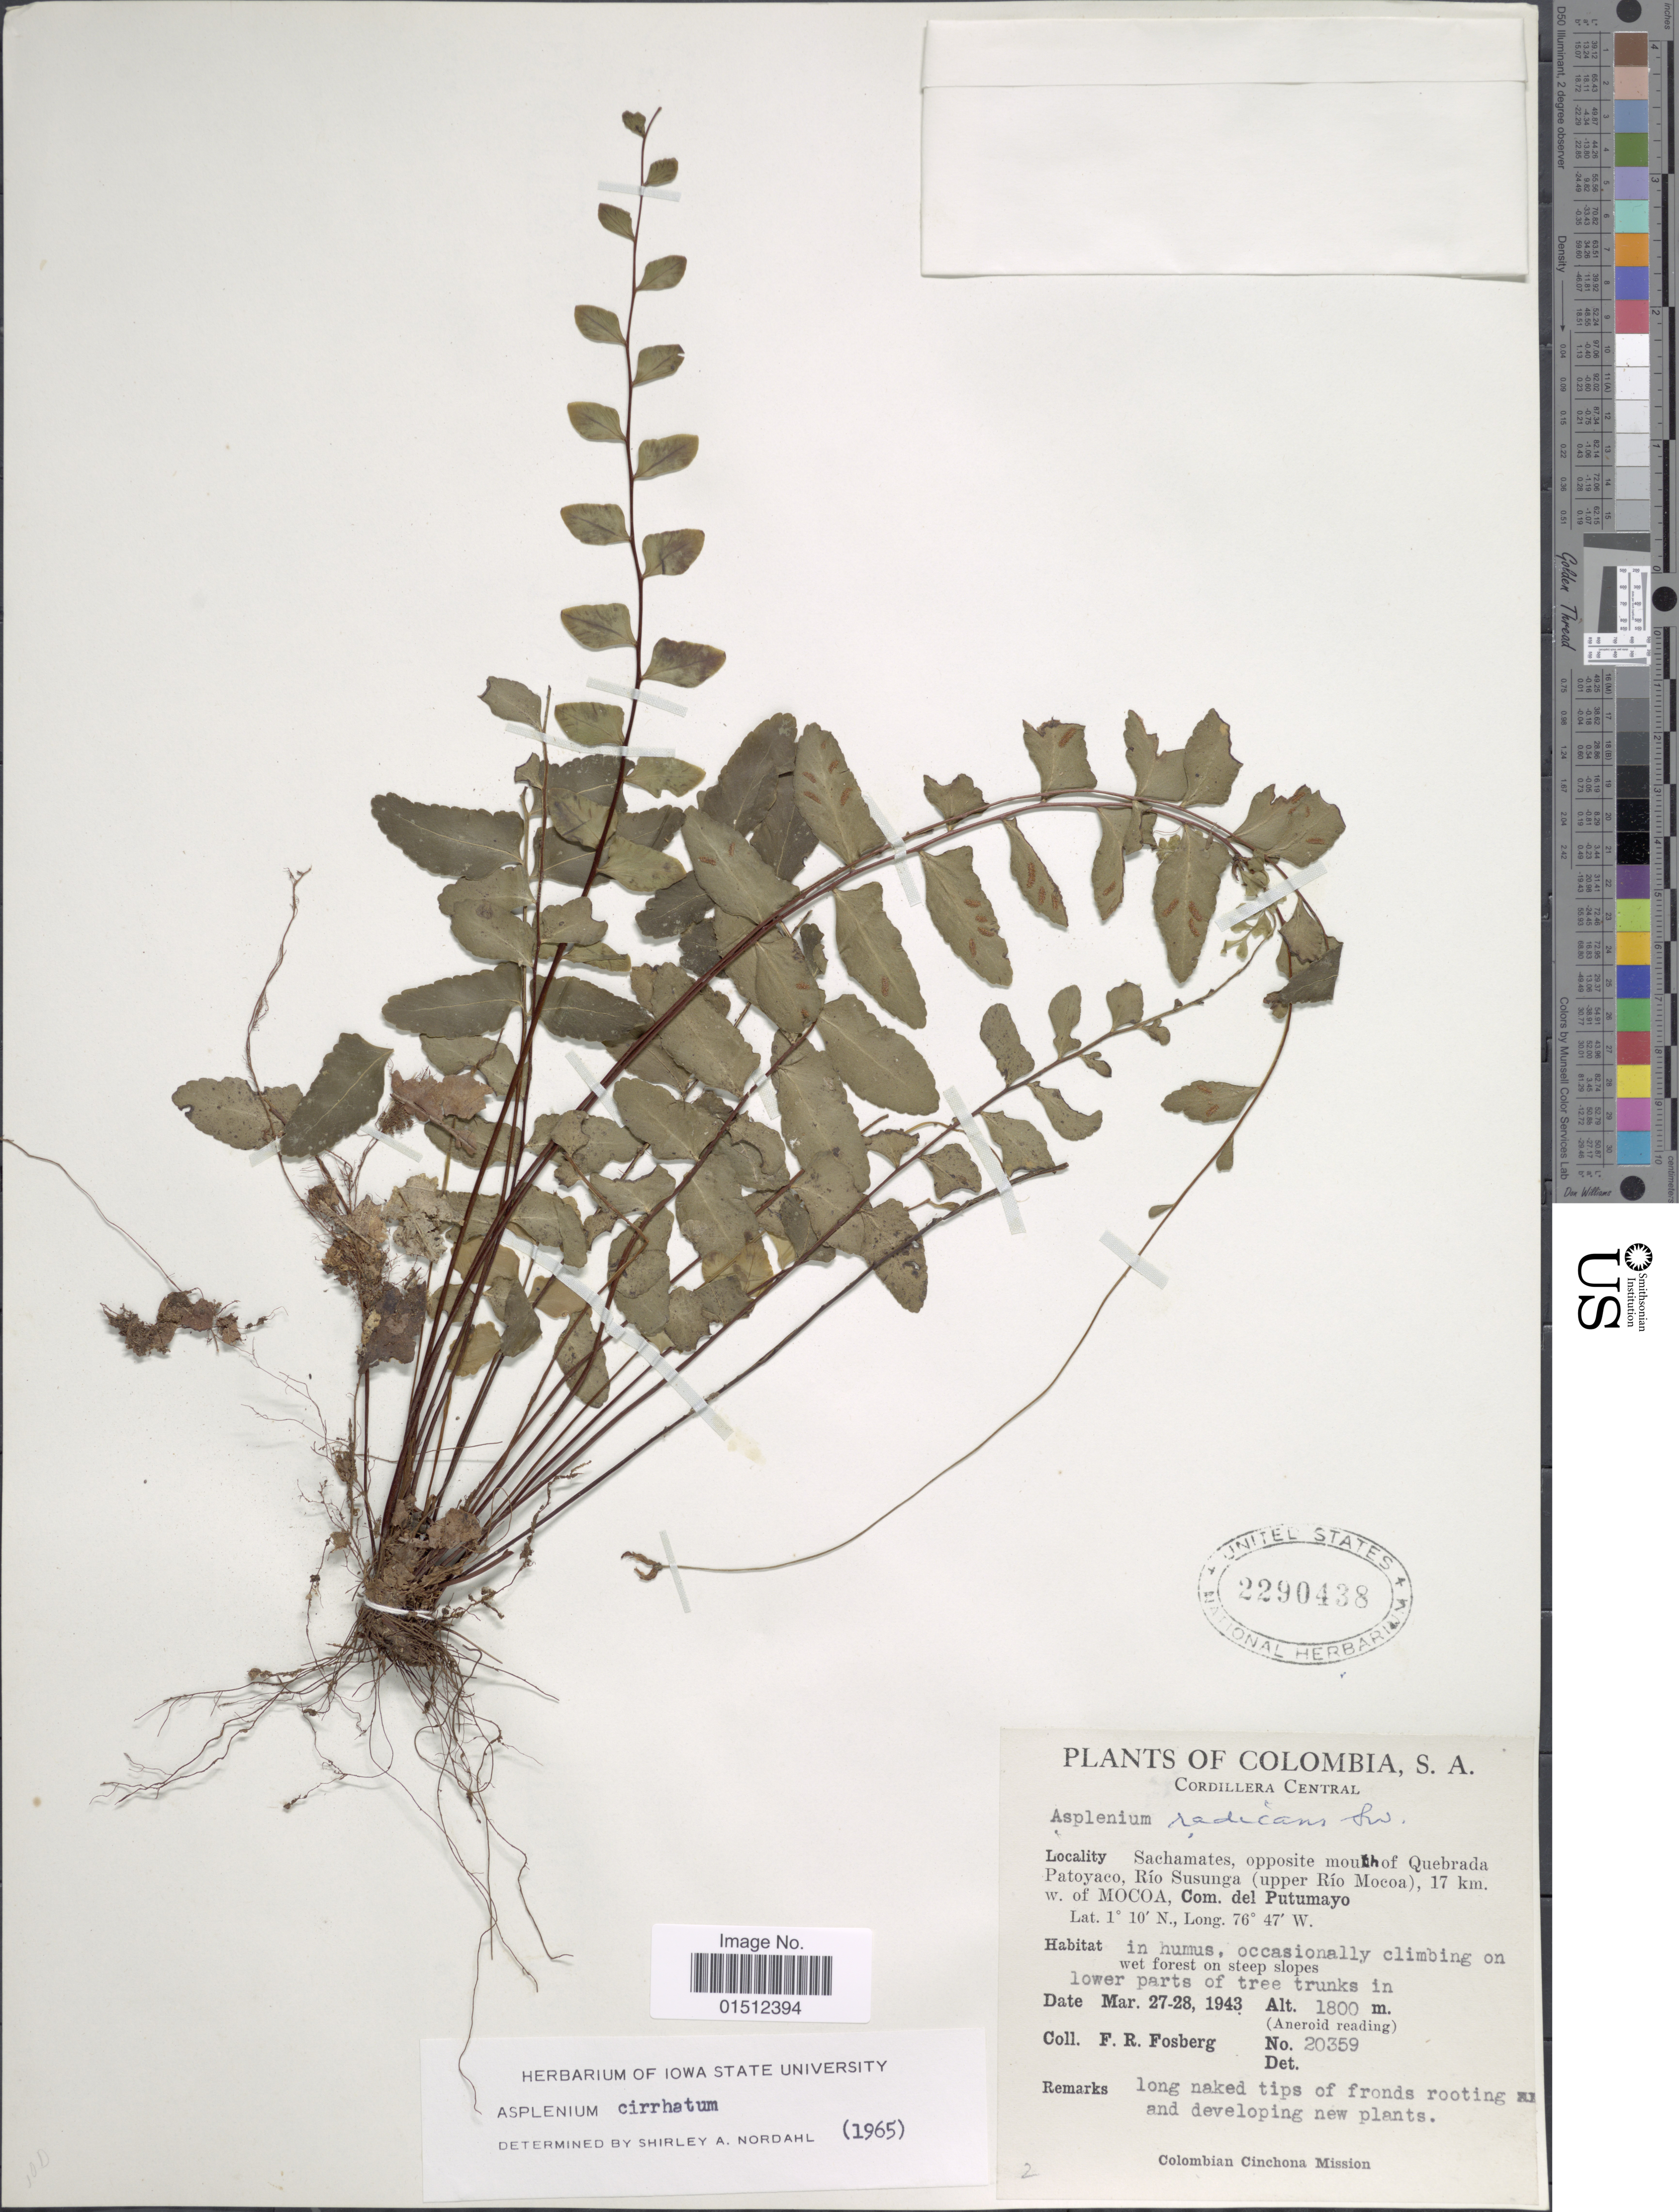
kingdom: Plantae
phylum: Tracheophyta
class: Polypodiopsida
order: Polypodiales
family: Aspleniaceae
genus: Asplenium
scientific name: Asplenium radicans var. cirrhatum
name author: (Rich. ex Willd.) Rosenst.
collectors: F. R. Fosberg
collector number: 20359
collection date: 1943-03-27/1943-03-28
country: Colombia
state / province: Putumayo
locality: Colombia, S.A. Cordillera Central. Sachamates, opposite mouth of Quebrada de Patoyaco, Rio Susunga ( upper Srio Mocoa), 17 km. w. of Mocoa. Com. del Putumayo.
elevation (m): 1800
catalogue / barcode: US 2290438